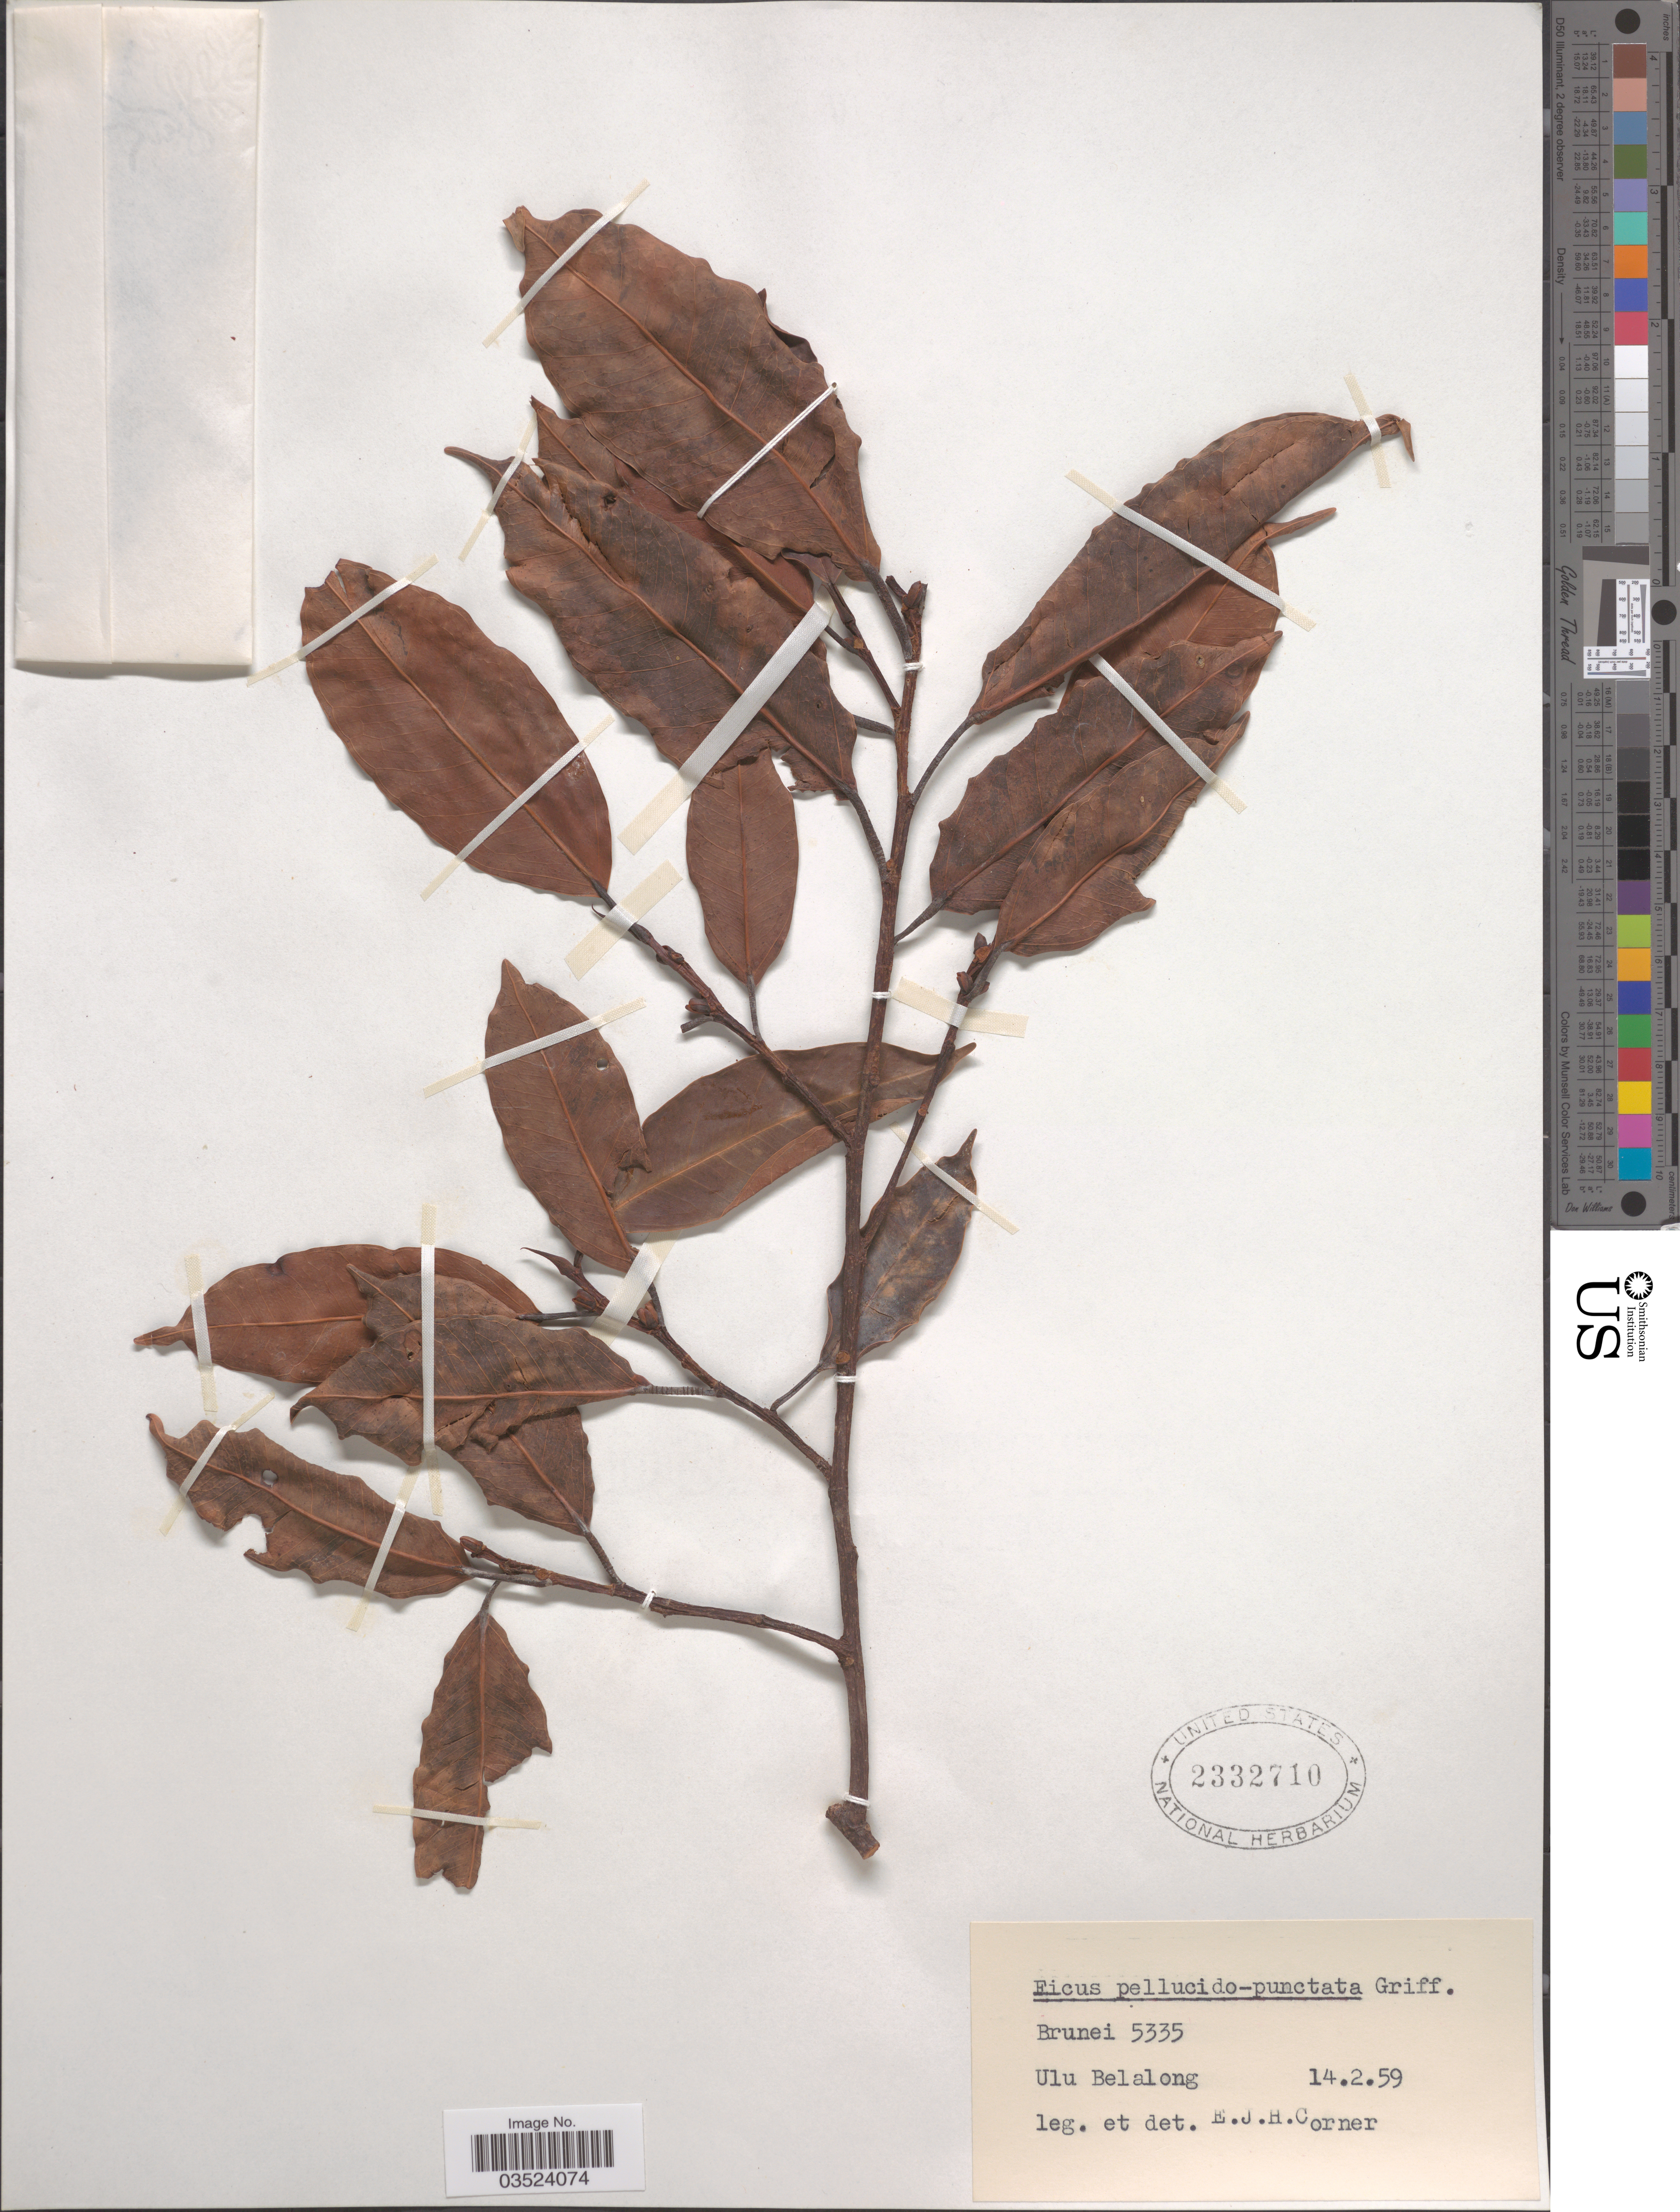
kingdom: Plantae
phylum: Tracheophyta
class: Magnoliopsida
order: Rosales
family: Moraceae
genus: Ficus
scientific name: Ficus pellucido-punctata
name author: Griff.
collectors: E. Corner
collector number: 5335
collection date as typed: Transcribed d/m/y: 14/2/59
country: Brunei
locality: Ulu Belalong.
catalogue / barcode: US 2332710